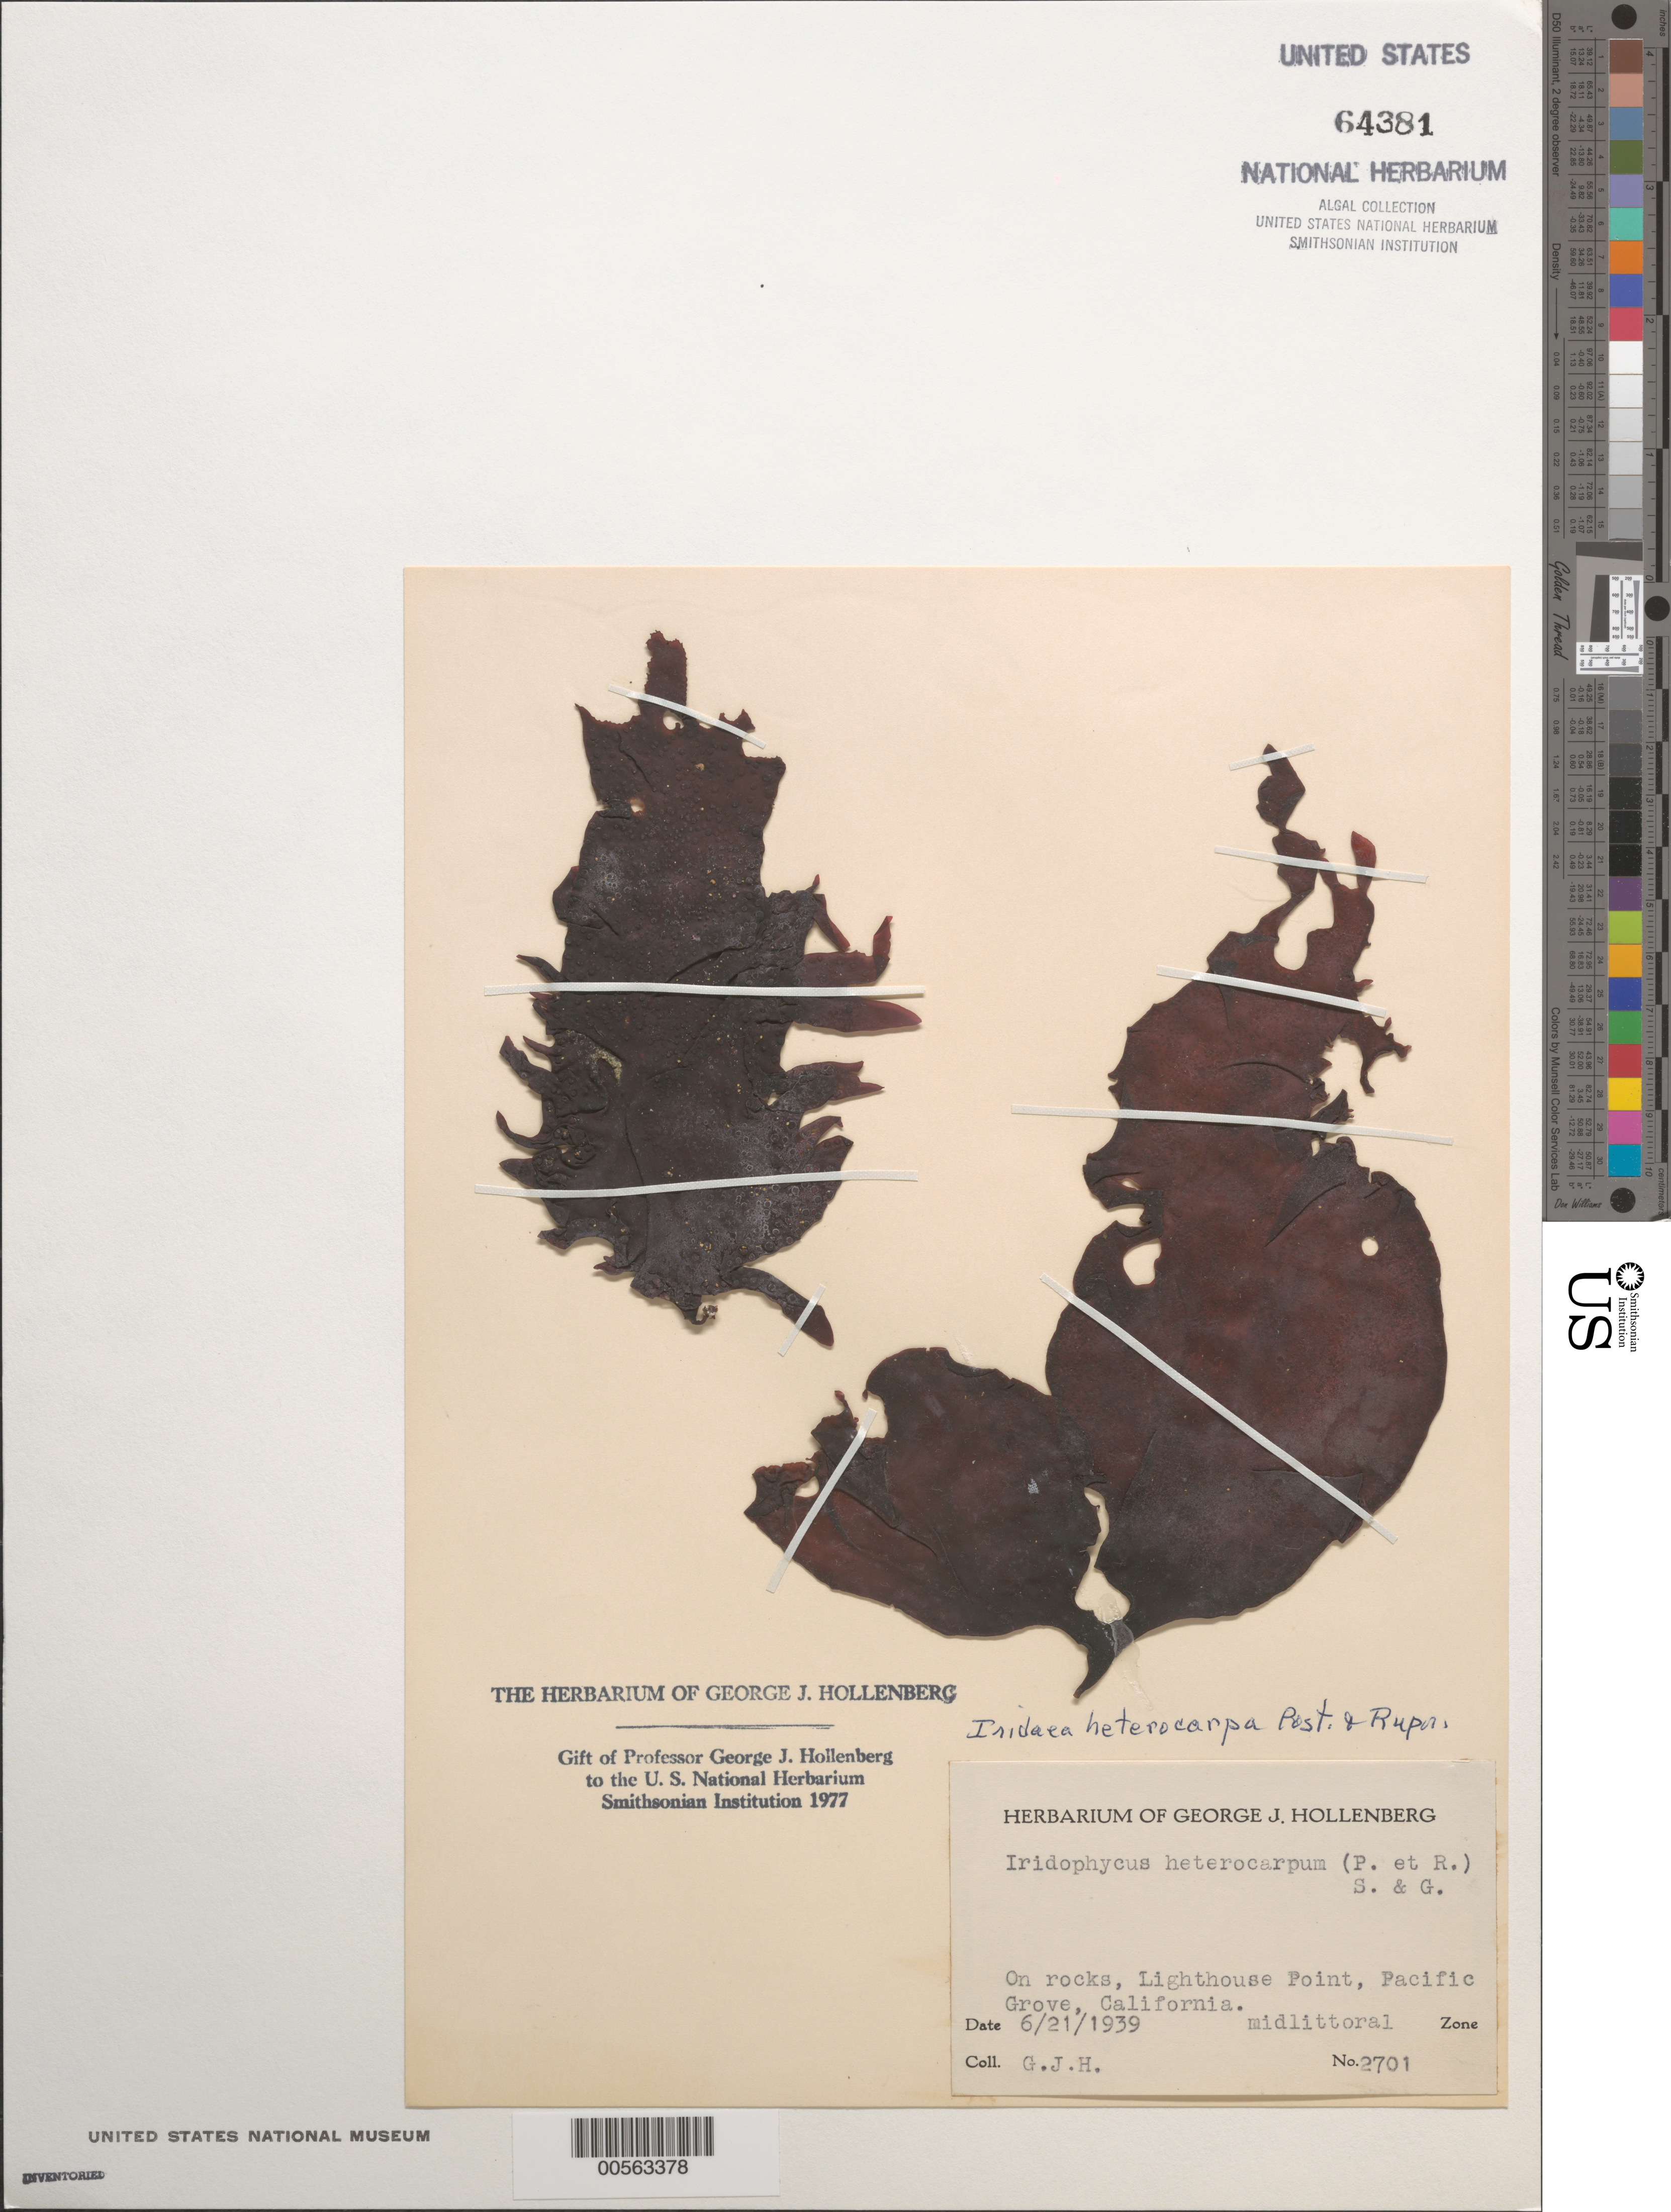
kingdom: Plantae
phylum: Rhodophyta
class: Florideophyceae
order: Gigartinales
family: Gigartinaceae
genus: Iridaea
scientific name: Iridaea heterocarpa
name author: Postels & Rupr.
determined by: Hollenberg, George J.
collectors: G. Hollenberg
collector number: GJH 2701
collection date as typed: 21 Jun 1939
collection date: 1939-06-21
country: United States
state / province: California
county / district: Monterey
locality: Lighthouse Point, Pacific Grove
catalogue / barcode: US 64381